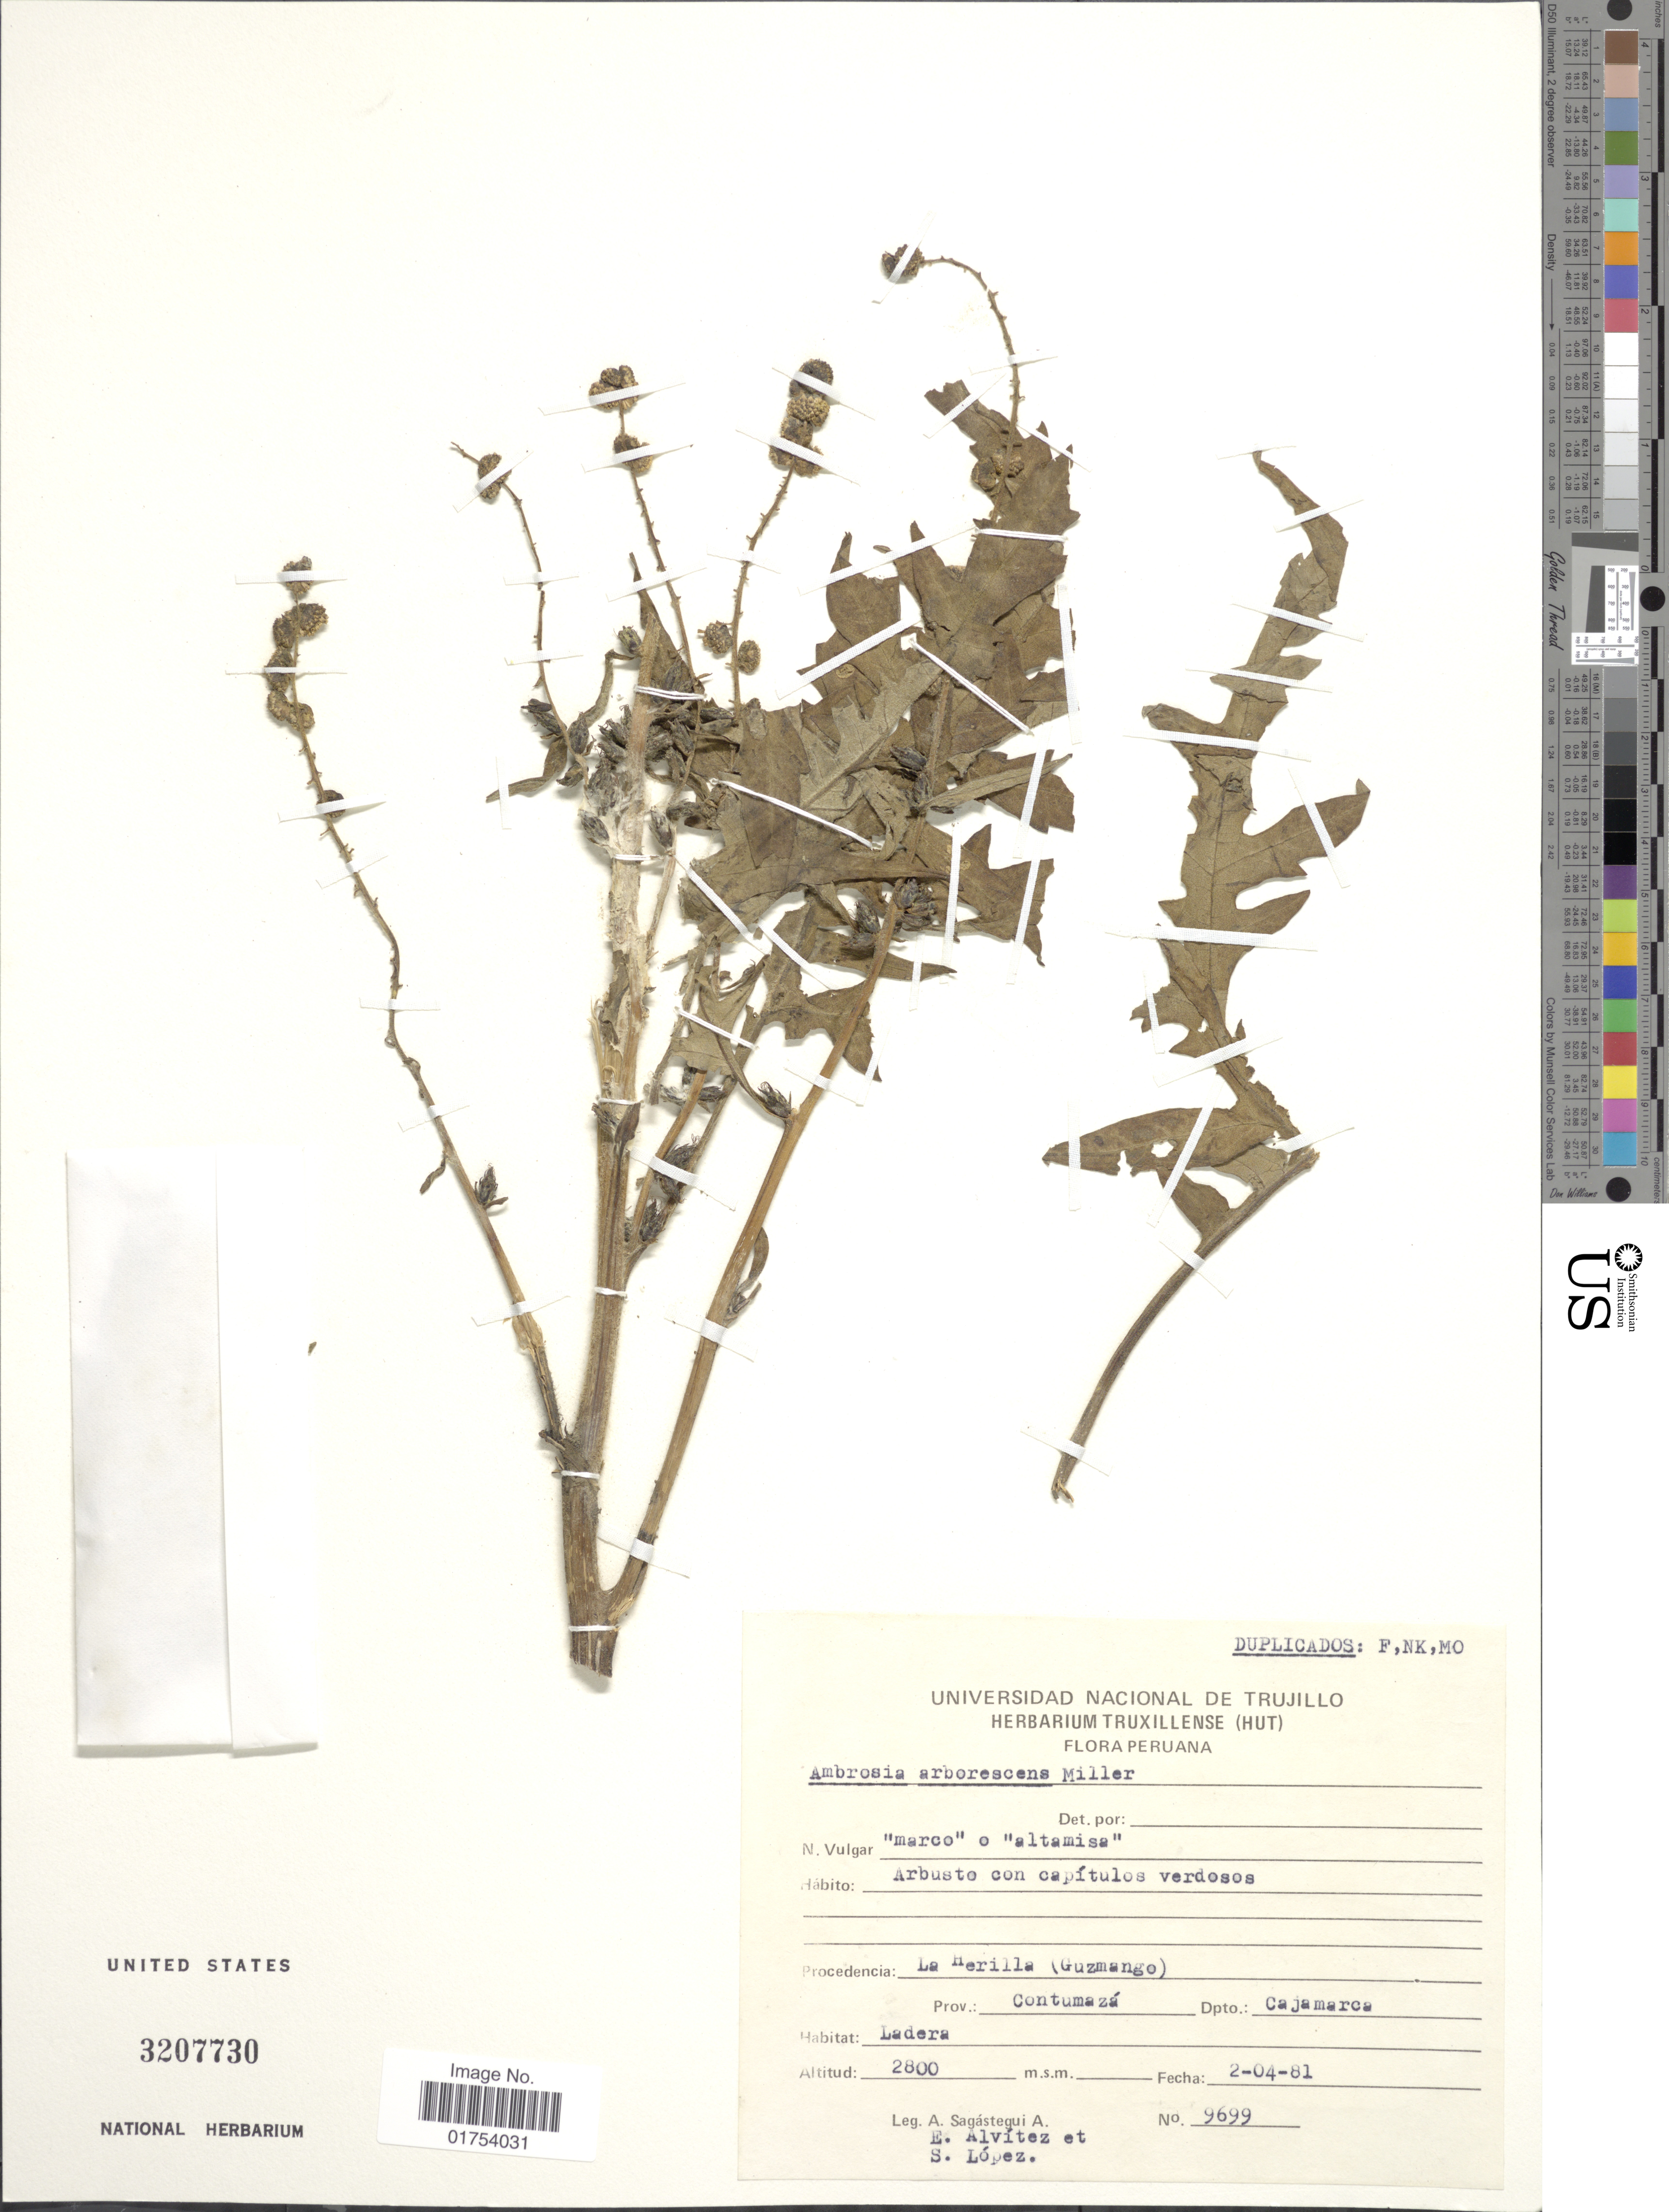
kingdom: Plantae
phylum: Tracheophyta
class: Magnoliopsida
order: Asterales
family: Asteraceae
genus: Ambrosia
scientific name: Ambrosia arborescens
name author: Mill.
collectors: E. Alvitez I. & S. Lopez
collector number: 9699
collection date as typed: Transcribed d/m/y: 2/4/81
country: Peru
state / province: Cajamarca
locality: Procedencia: La Herilla (Guzmango) Prov: Contumaza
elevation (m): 2800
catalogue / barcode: US 3207730